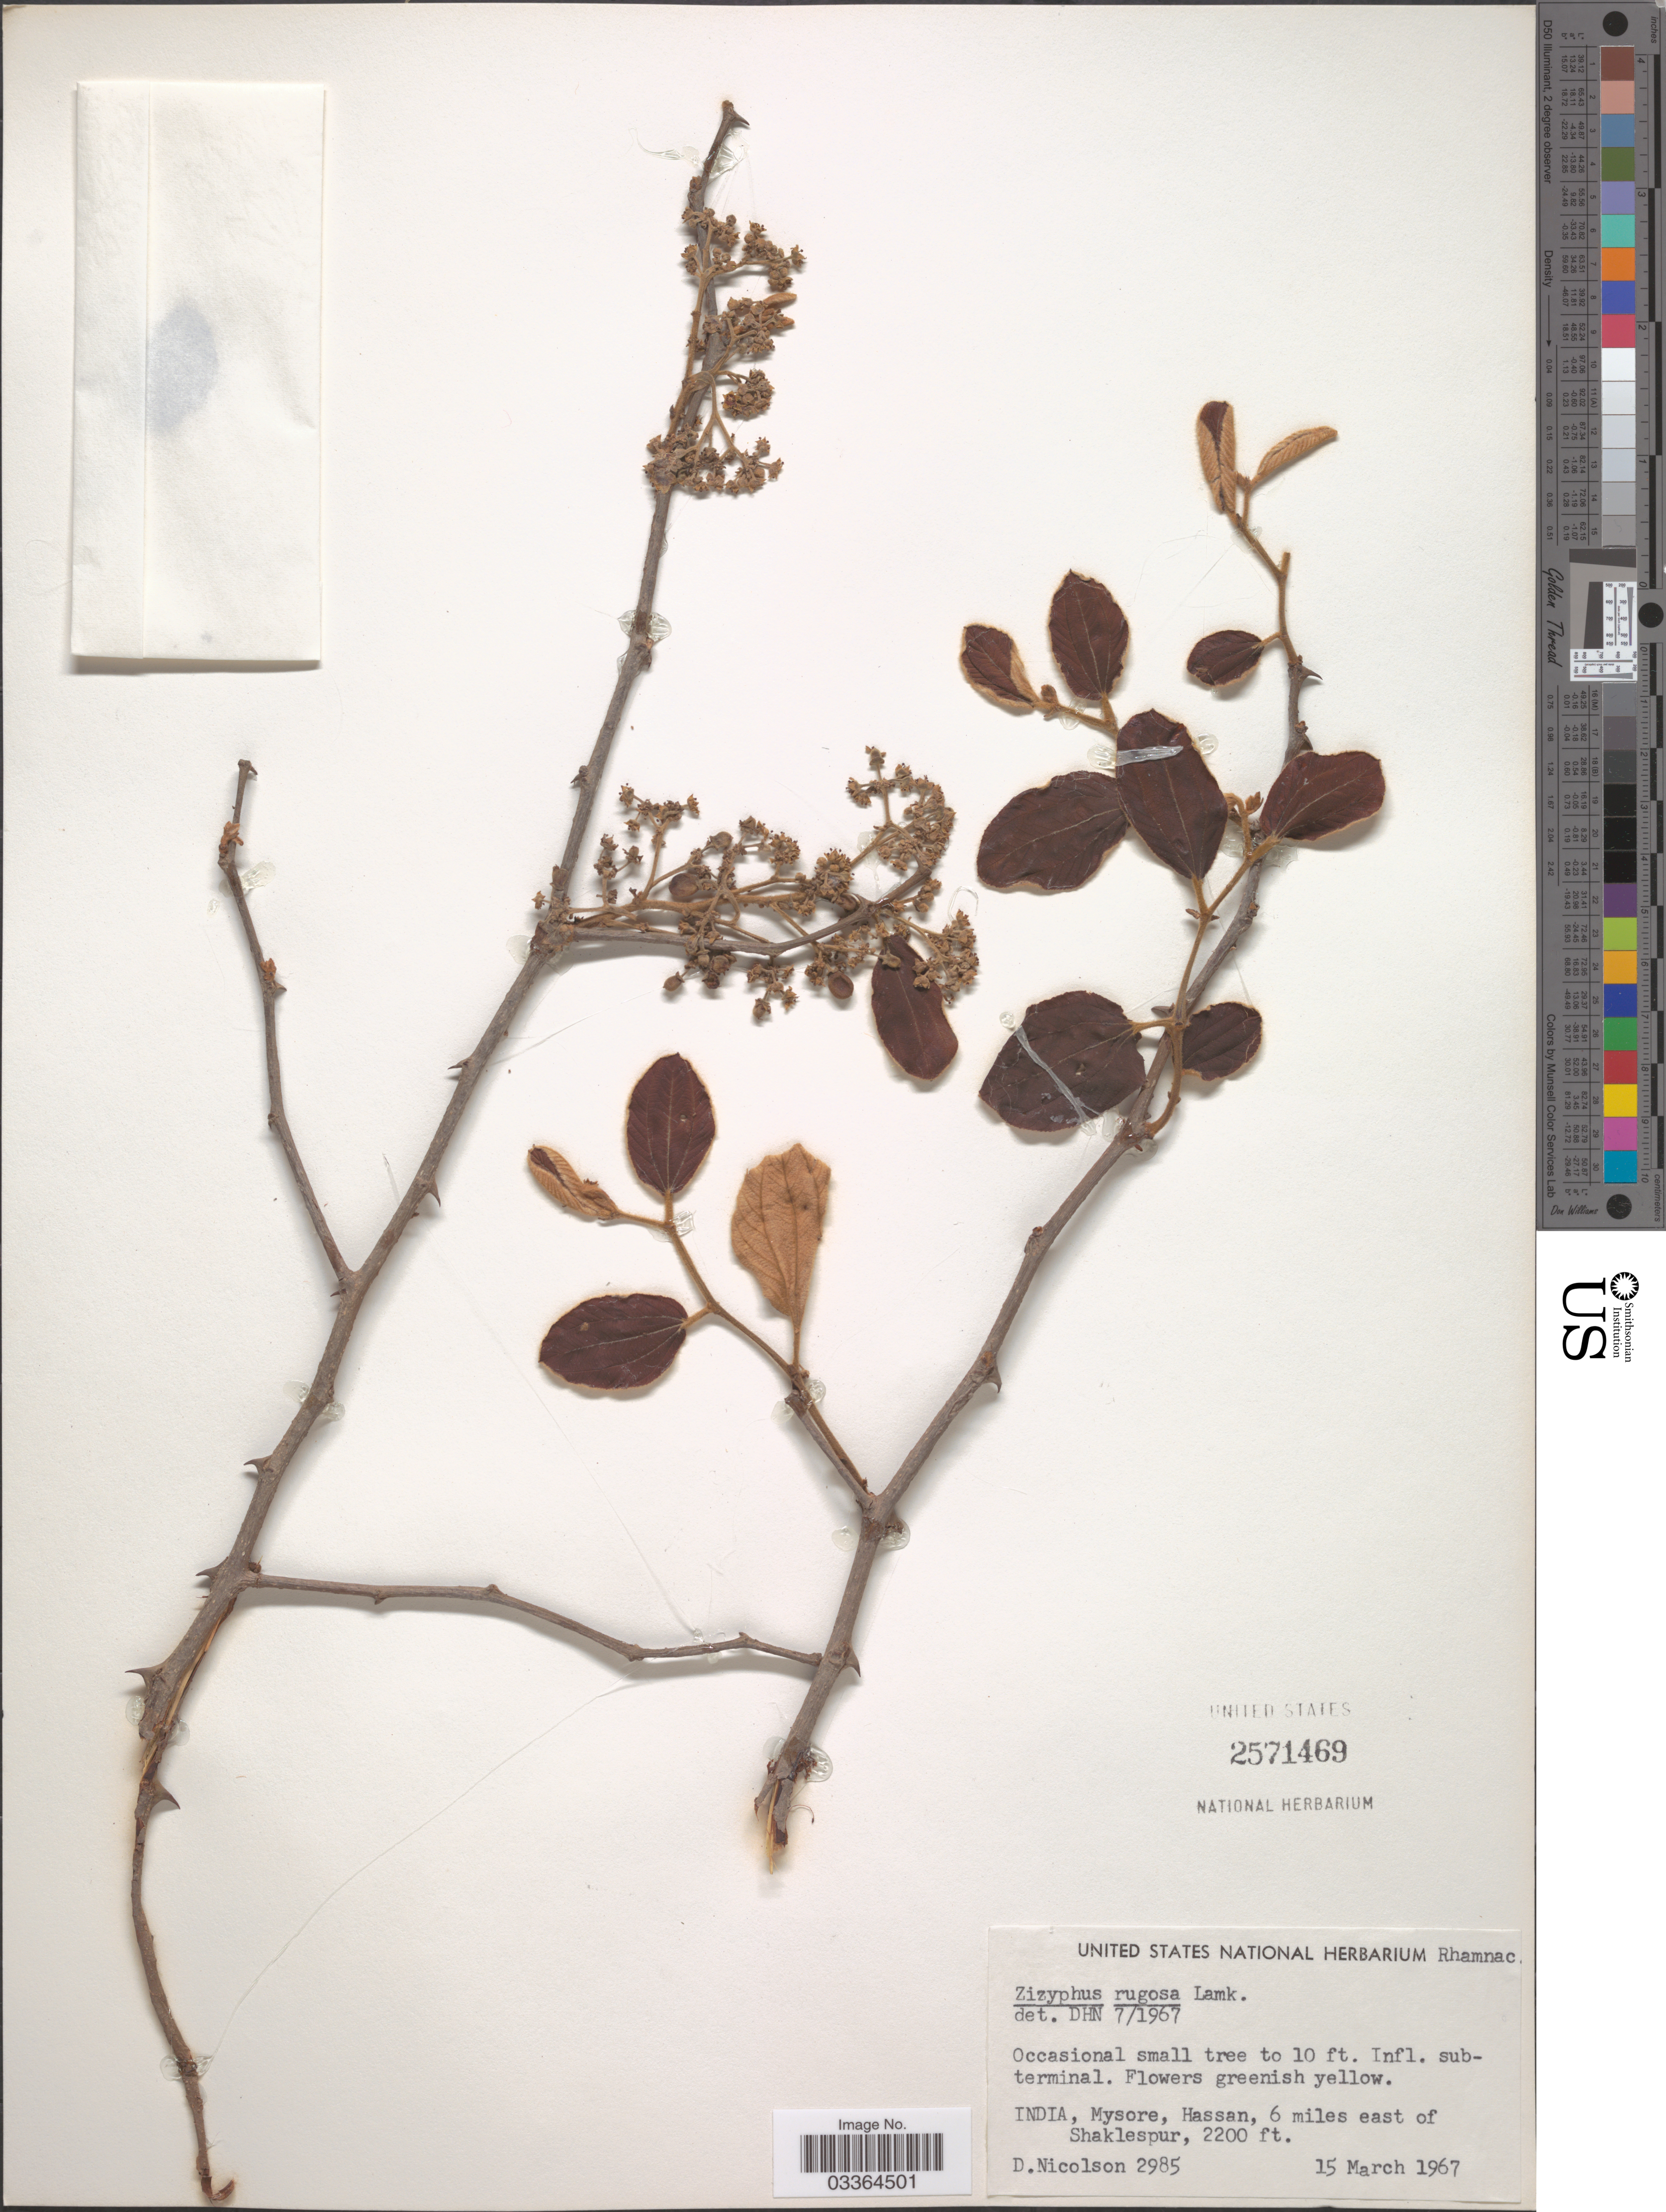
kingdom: Plantae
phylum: Tracheophyta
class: Magnoliopsida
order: Rosales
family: Rhamnaceae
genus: Ziziphus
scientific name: Ziziphus rugosa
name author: Lam.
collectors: D. H. Nicolson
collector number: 2985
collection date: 1967-03-15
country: India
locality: Mysore, Hassan, 6 miles east of Shaklespur.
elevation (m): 671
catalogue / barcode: US 2571469